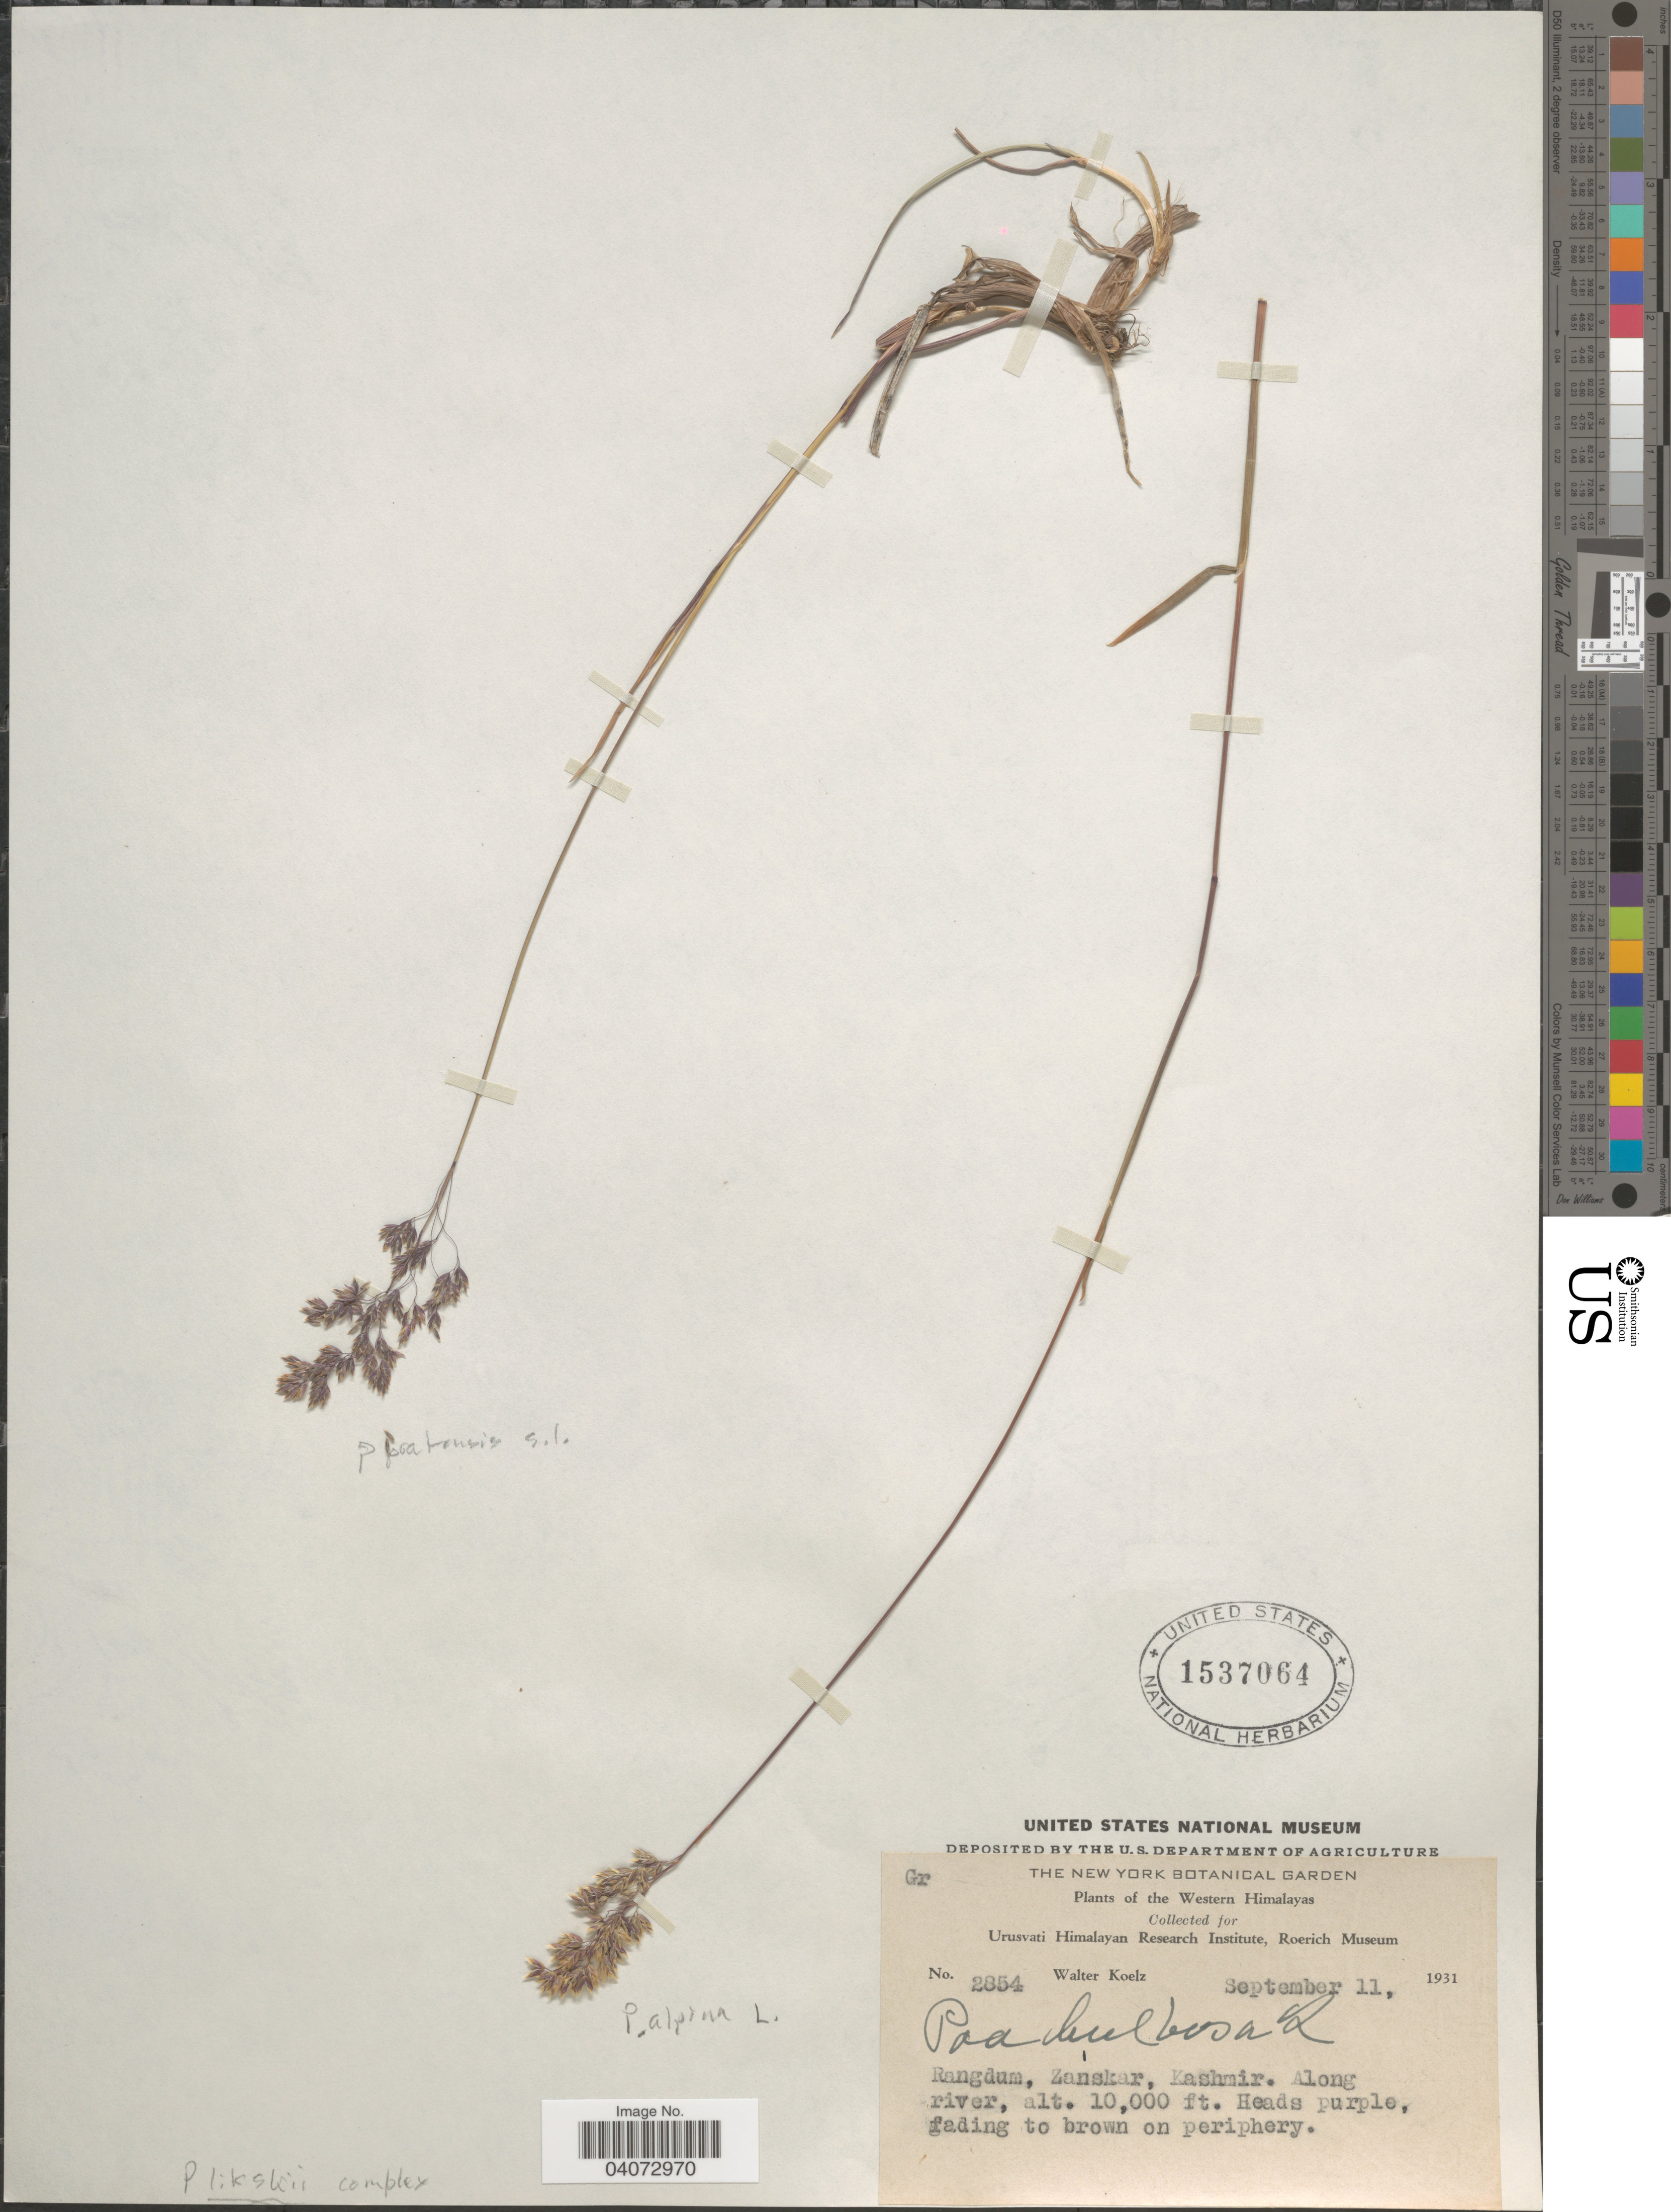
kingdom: Plantae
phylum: Tracheophyta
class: Liliopsida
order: Poales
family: Poaceae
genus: Poa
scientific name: Poa alpina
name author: L.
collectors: W. N. Koelz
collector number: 2854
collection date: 1931-09-11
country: India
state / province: Jammu and Kashmir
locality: The Western Himalayas. Rangdum, Zanskar, Kashmir. Along river.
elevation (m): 3048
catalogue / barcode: US 1537064